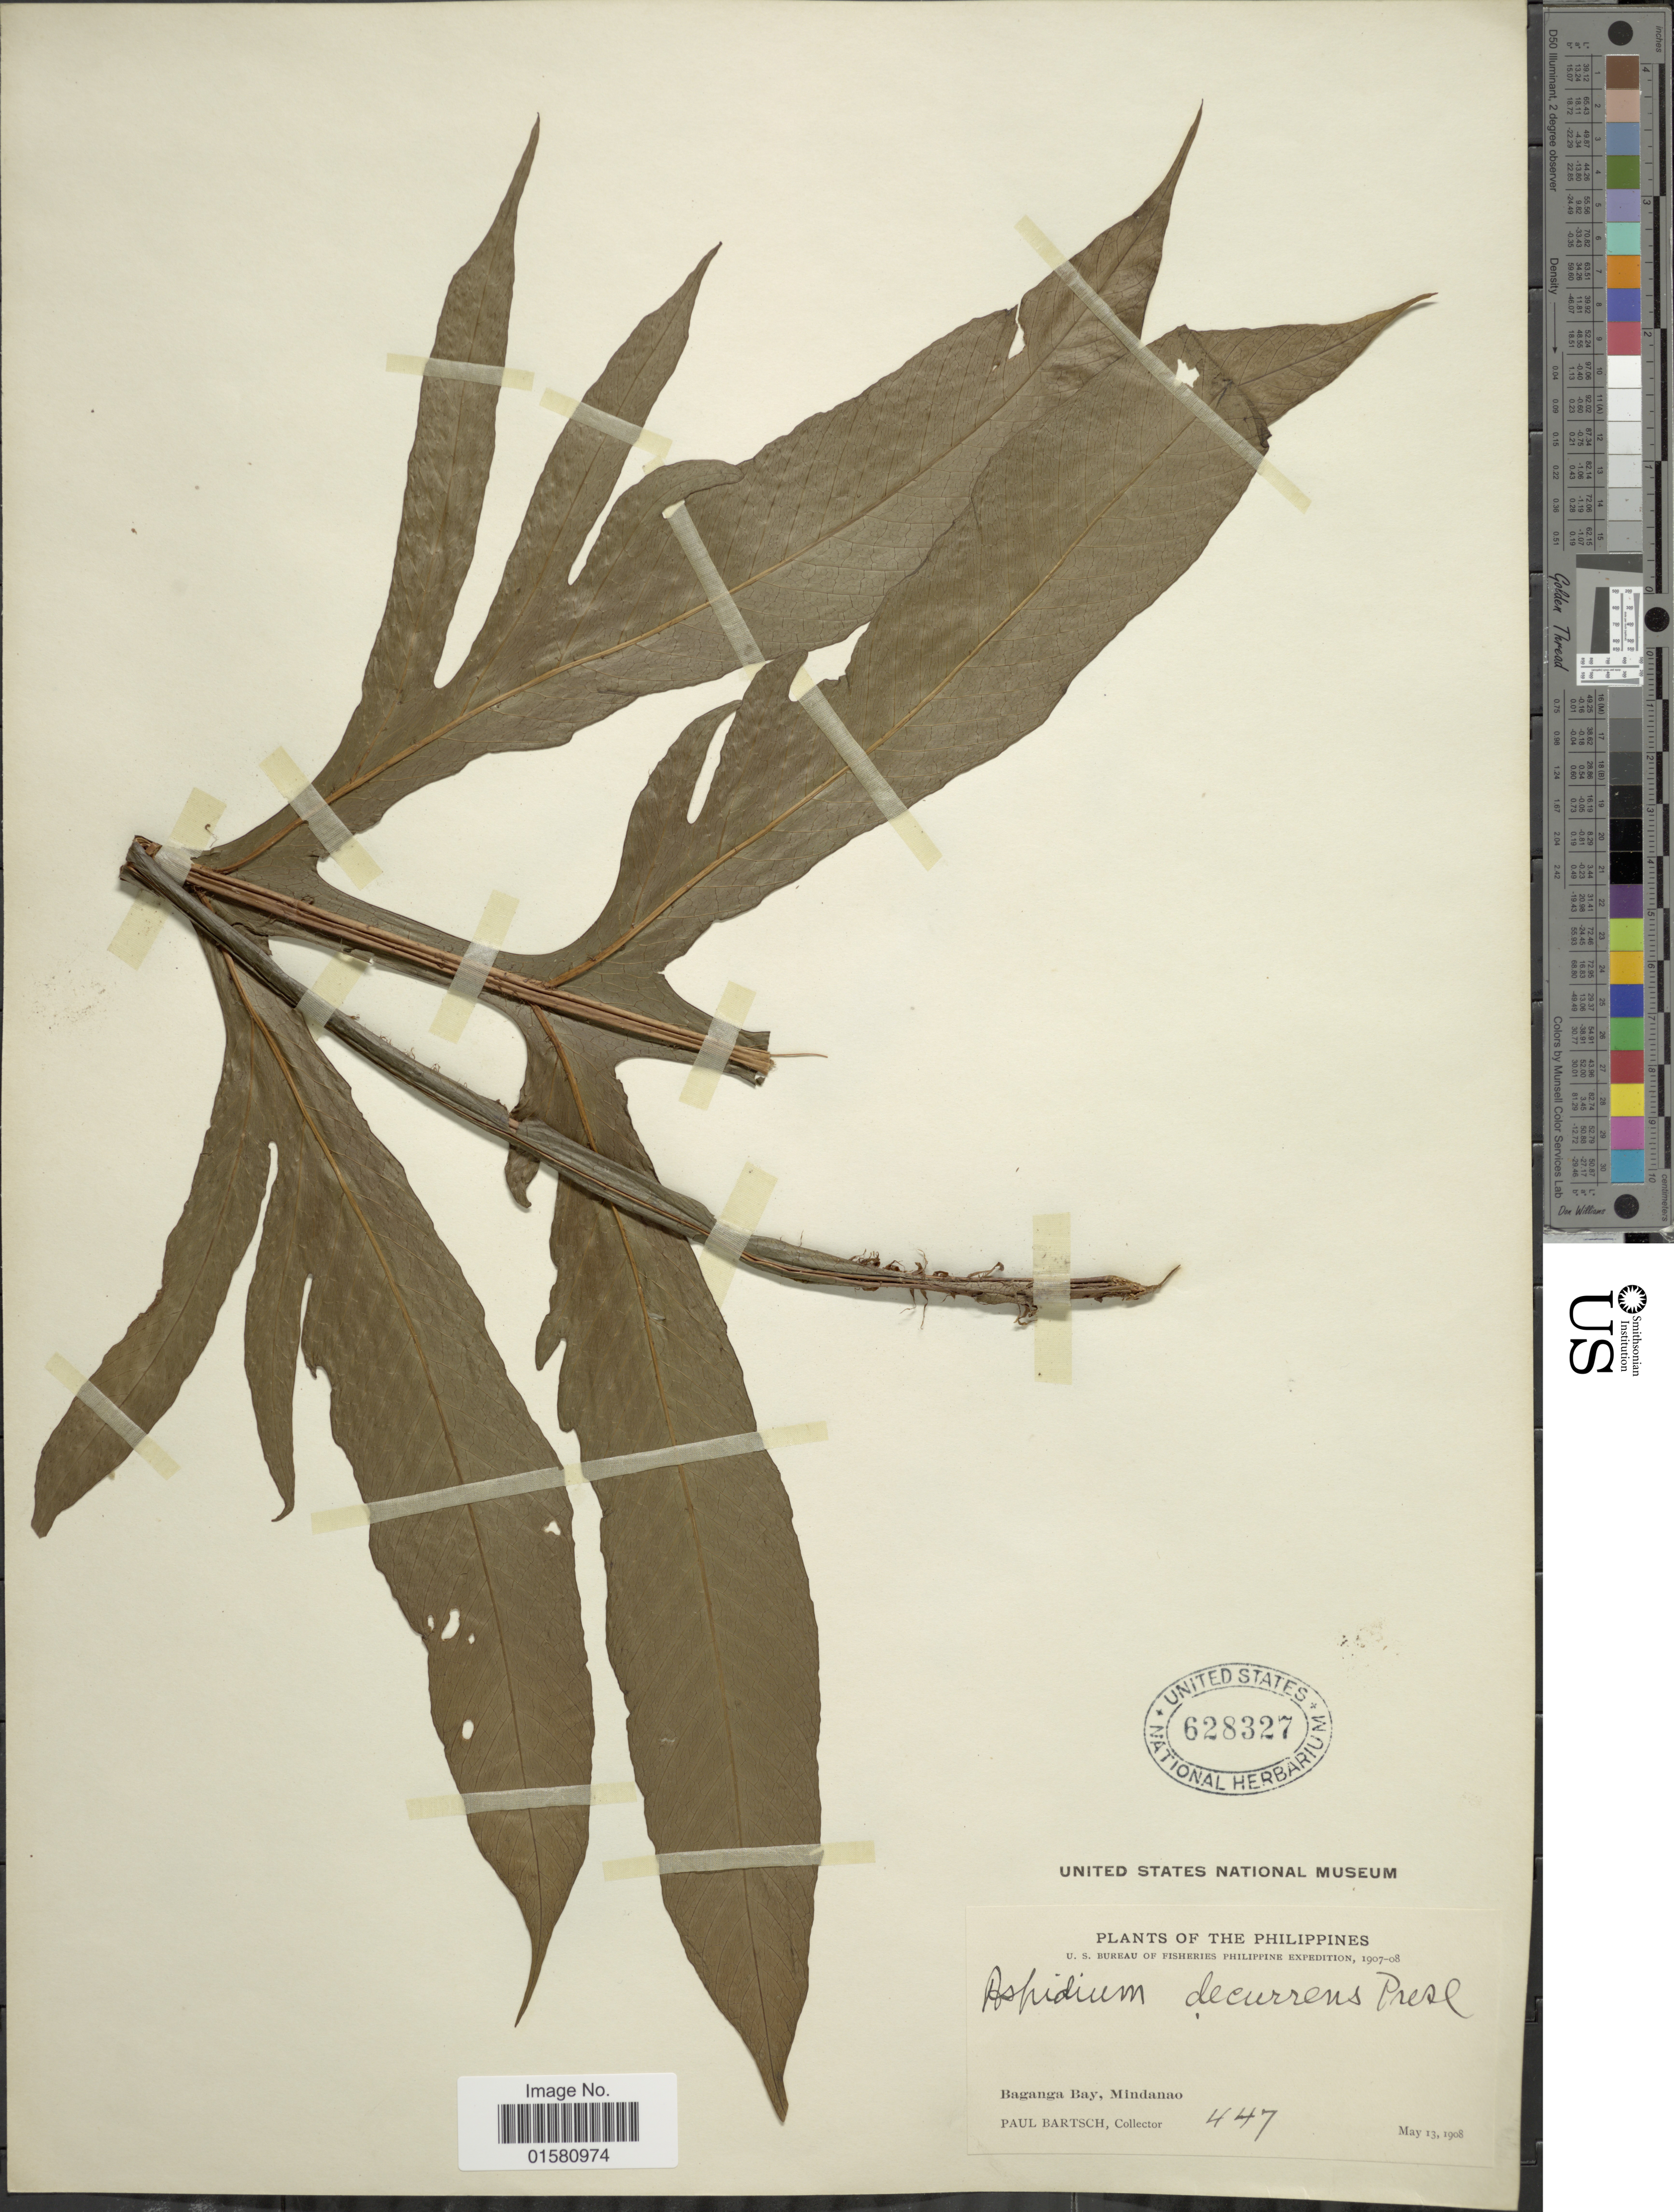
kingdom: Plantae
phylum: Tracheophyta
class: Polypodiopsida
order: Polypodiales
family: Tectariaceae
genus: Tectaria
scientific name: Tectaria decurrens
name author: (Presel.) Copel. in Elmer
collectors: P. Bartsch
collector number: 447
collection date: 1908-05-13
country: Philippines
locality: Baganga Bay, Mindanao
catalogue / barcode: US 628327